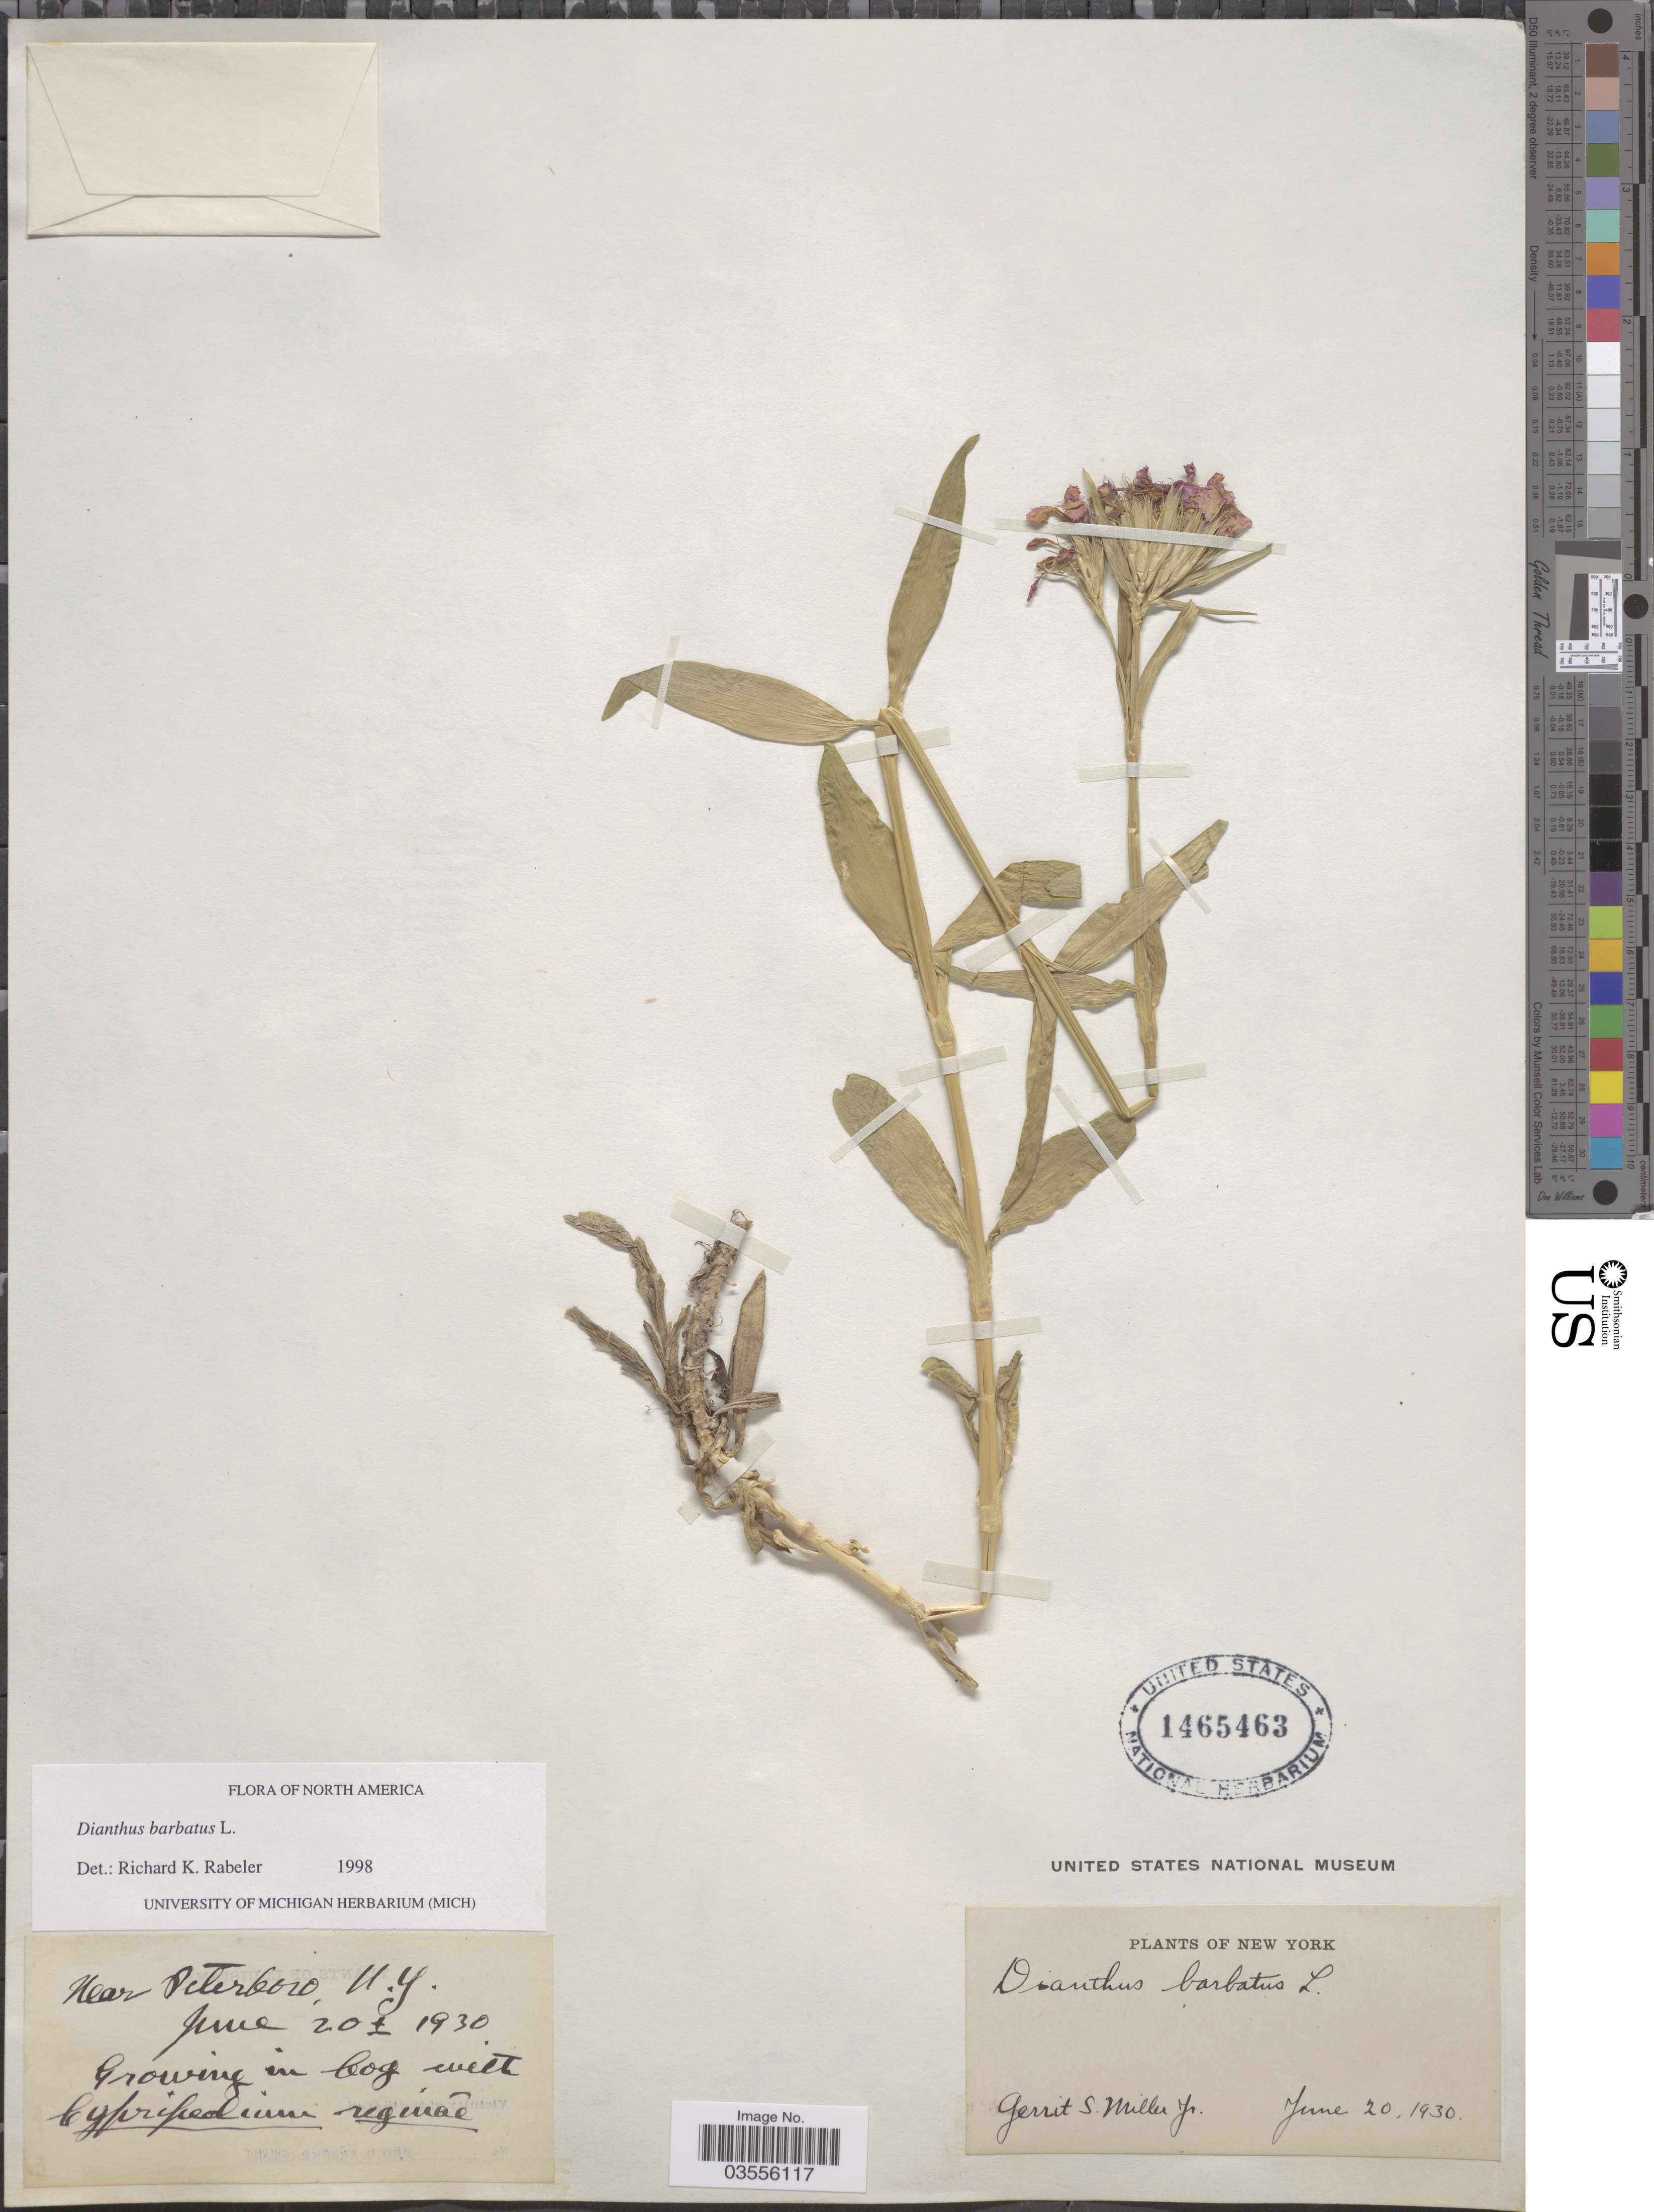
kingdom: Plantae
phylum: Tracheophyta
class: Magnoliopsida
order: Caryophyllales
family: Caryophyllaceae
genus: Dianthus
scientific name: Dianthus barbatus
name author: L.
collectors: G. S. Miller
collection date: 1930-06-20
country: United States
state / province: New York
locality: Near Peterboro.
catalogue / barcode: US 1465463